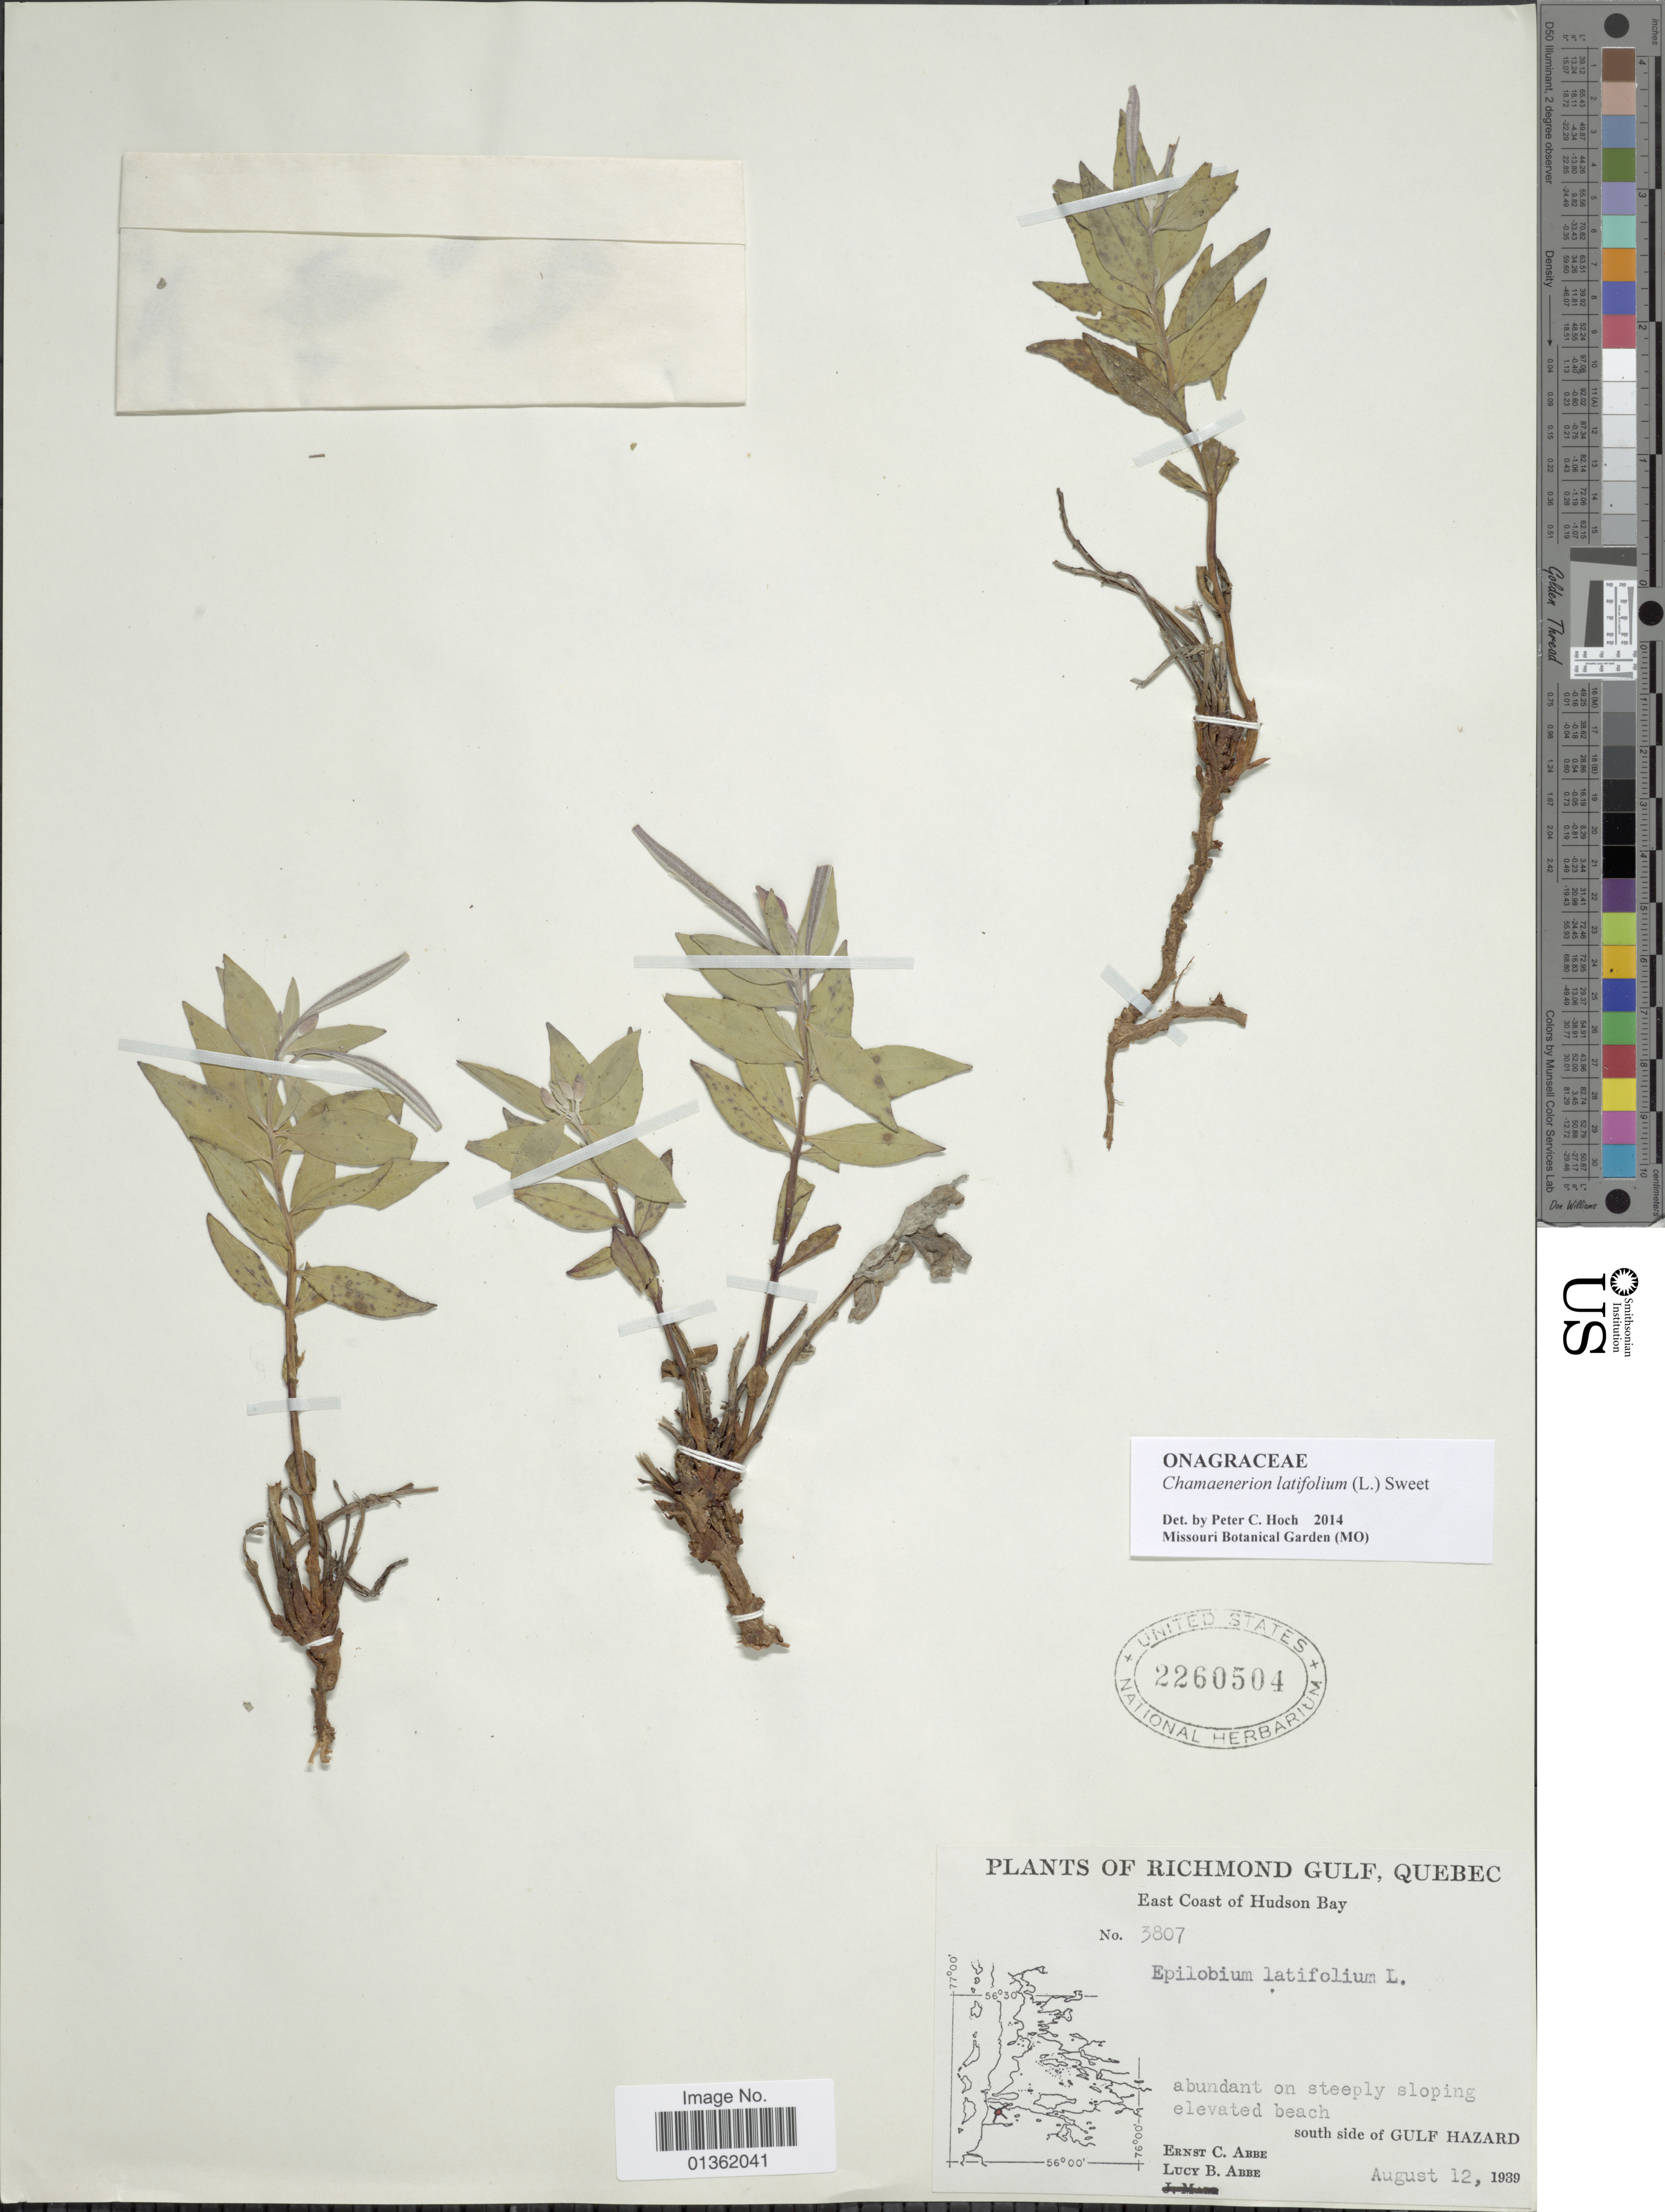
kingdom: Plantae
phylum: Tracheophyta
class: Magnoliopsida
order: Myrtales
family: Onagraceae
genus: Chamaenerion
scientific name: Chamaenerion latifolium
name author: (L.) Th. Fr. & Lange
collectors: E. C. Abbe & L. B. Abbe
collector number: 3807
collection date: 1939-08-12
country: Canada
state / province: Quebec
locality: Richmond Gulf. East Coast of Hudson Bay. South side of Gulf Hazard.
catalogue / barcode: US 2260504